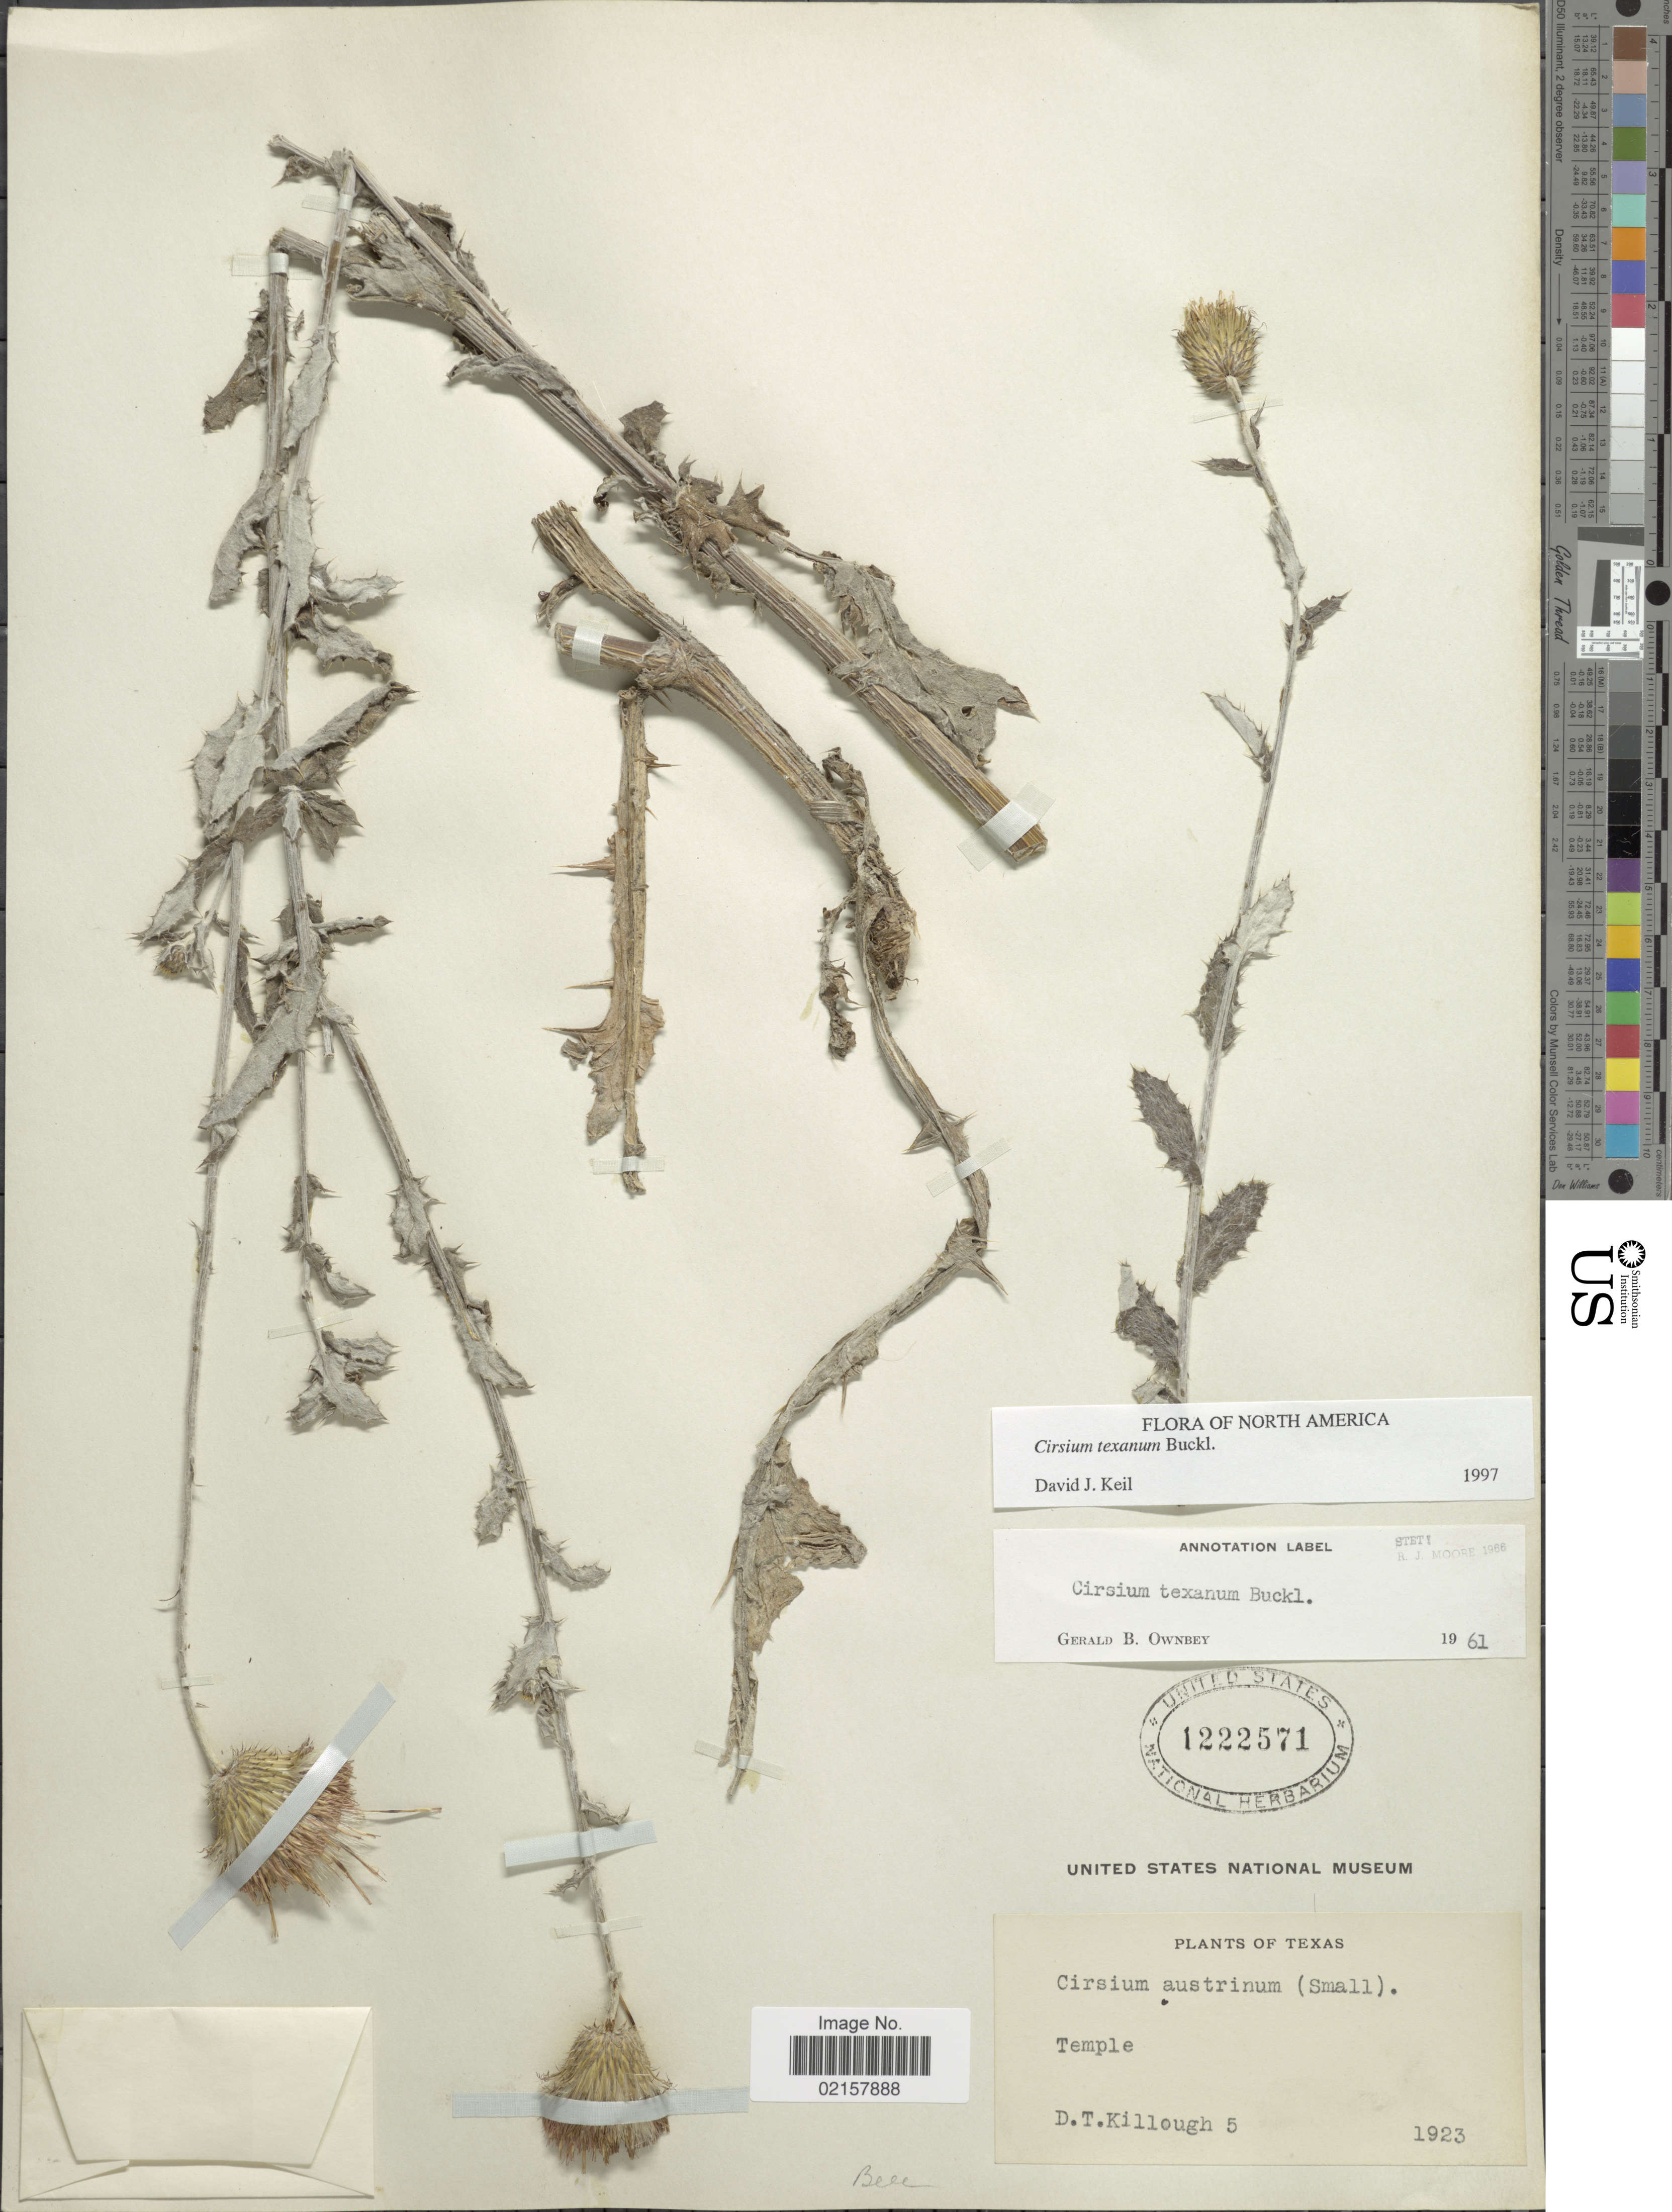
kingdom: Plantae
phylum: Tracheophyta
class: Magnoliopsida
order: Asterales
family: Asteraceae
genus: Cirsium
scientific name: Cirsium texanum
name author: Buckley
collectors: D. Killough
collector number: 5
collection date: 1923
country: United States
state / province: Texas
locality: Temple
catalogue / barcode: US 1222571